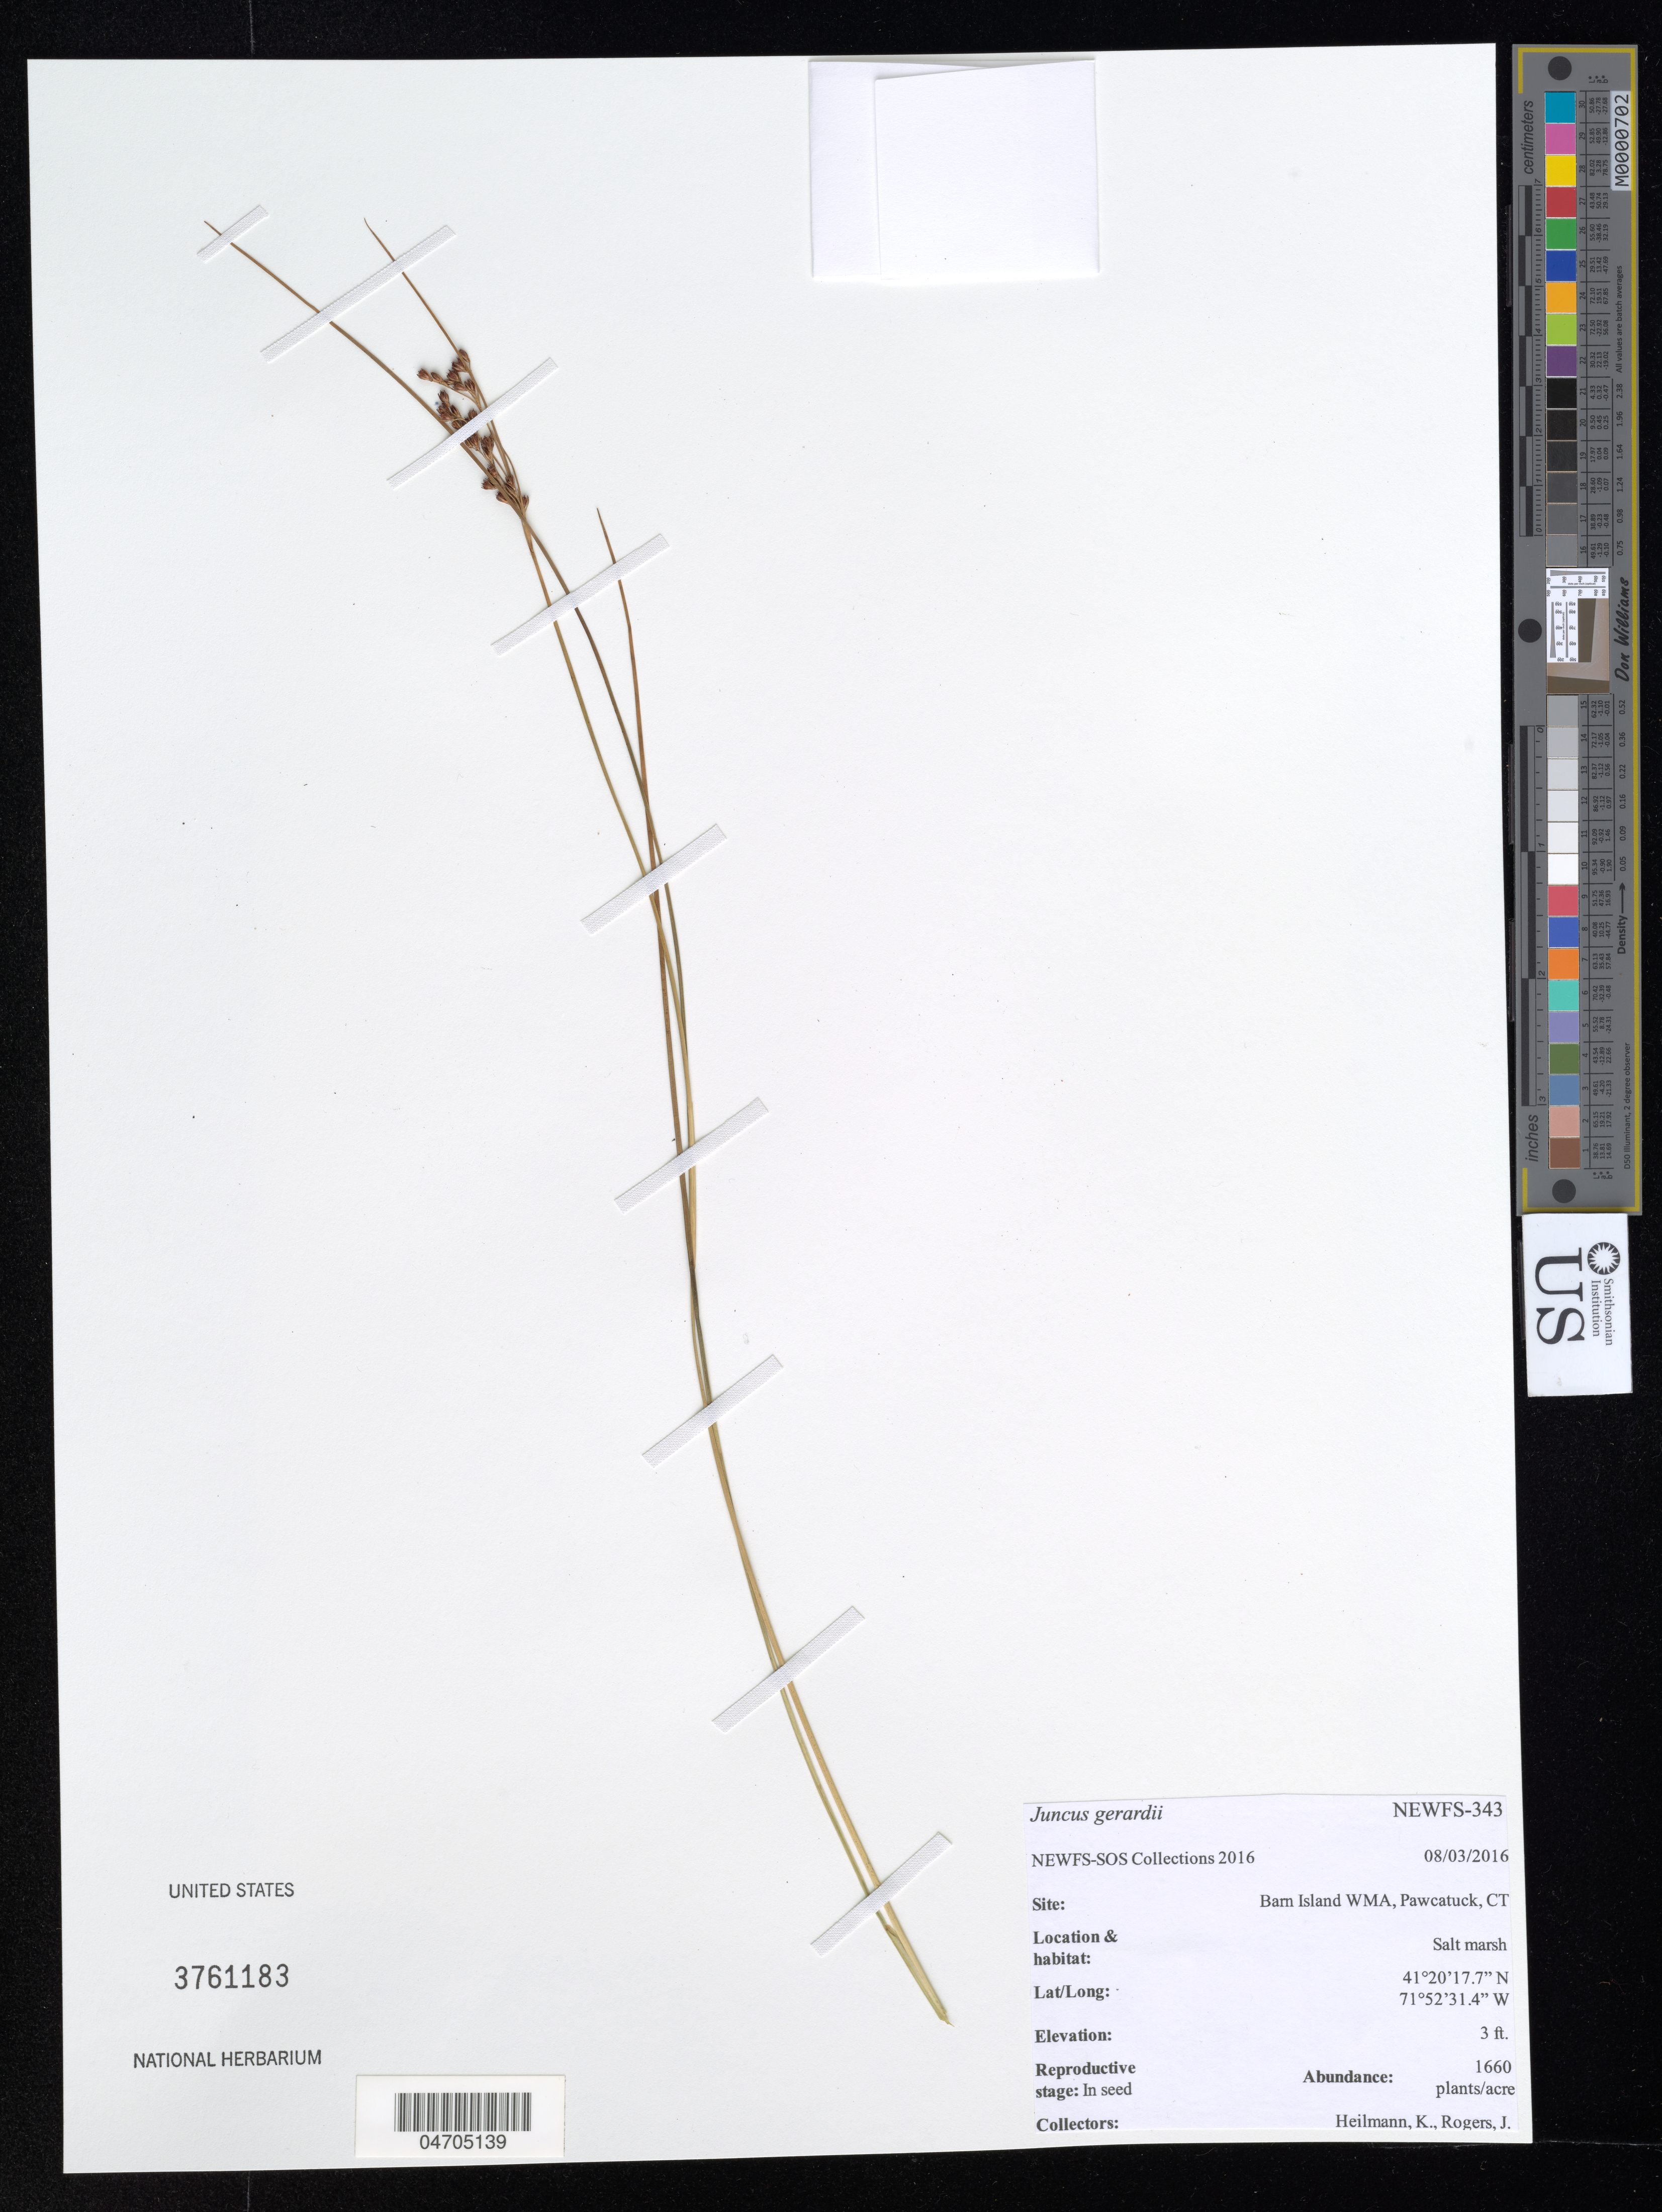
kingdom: Plantae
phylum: Tracheophyta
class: Liliopsida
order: Poales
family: Juncaceae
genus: Juncus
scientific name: Juncus gerardi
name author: Loisel.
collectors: K. Heilmann & J. Rogers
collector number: NEWFS-343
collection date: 2016-08-03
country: United States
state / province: Connecticut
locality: Barn Island WMA, Pawcatuck.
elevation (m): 1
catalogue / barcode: US 3761183